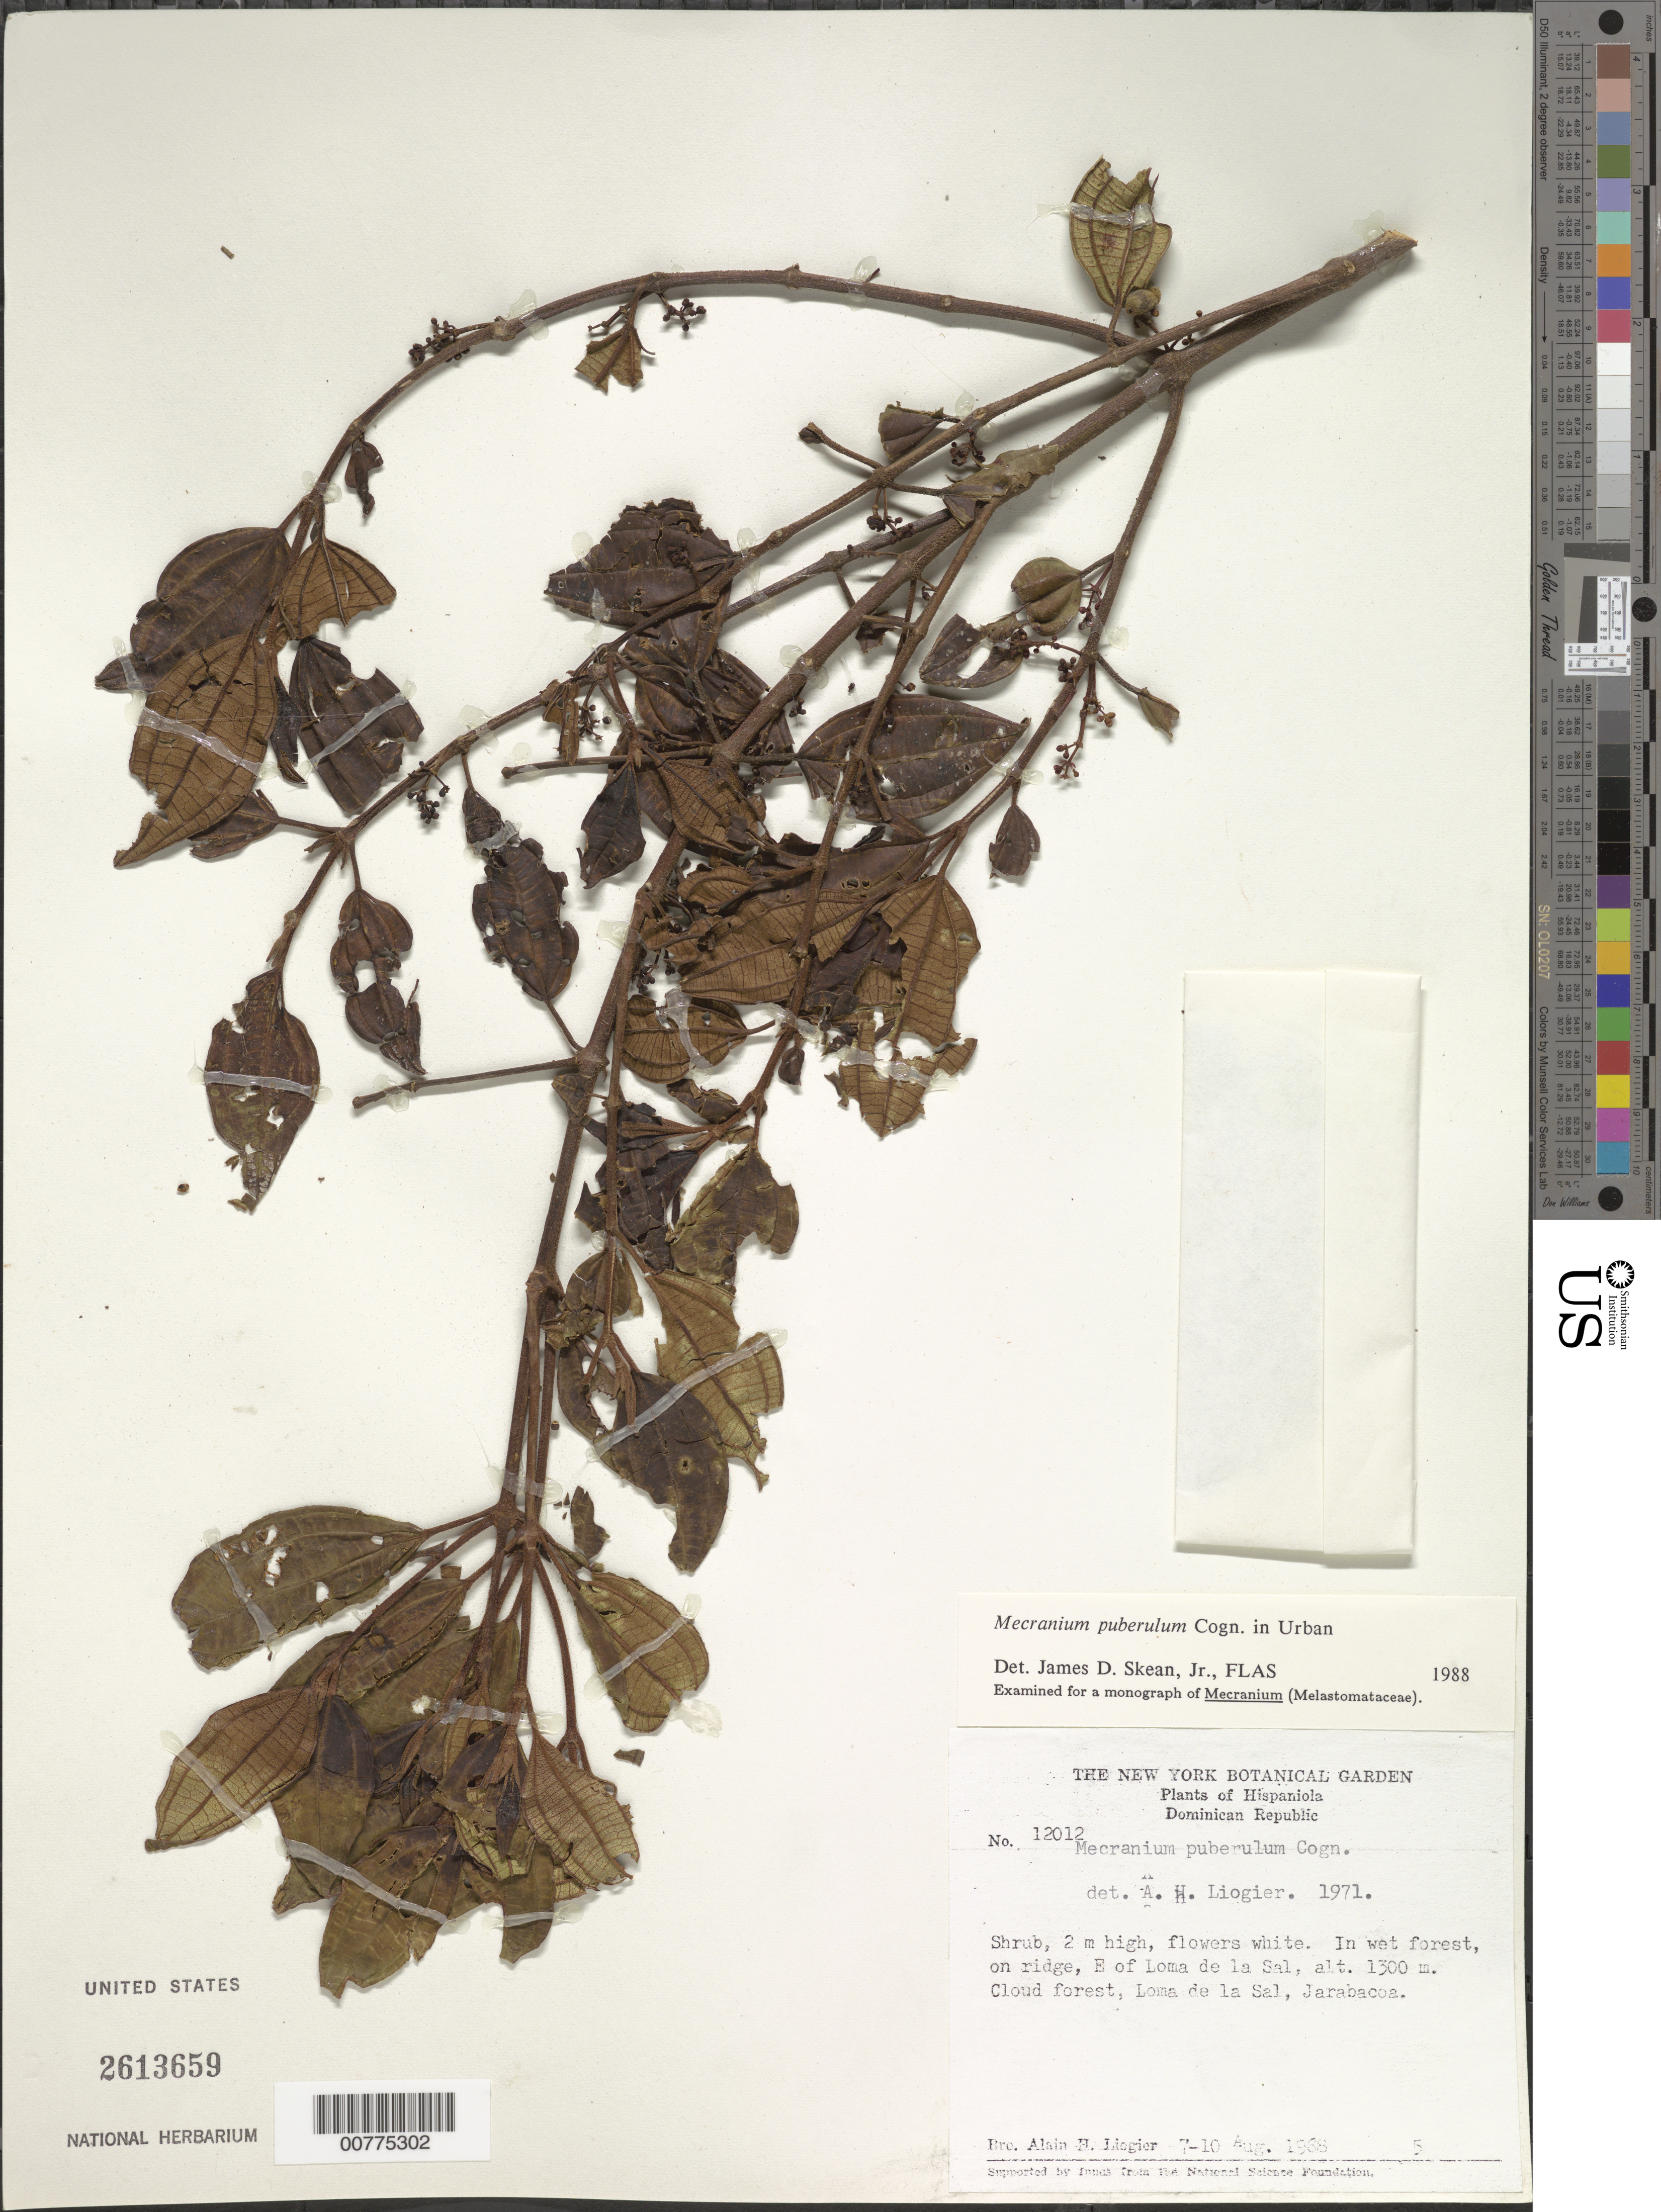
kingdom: Plantae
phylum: Tracheophyta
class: Magnoliopsida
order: Myrtales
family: Melastomataceae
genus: Mecranium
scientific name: Mecranium puberulum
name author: Cogn.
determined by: Skean, J. D., Jr.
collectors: A. H. Liogier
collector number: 12012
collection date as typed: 07 Aug 1968 to 10 Aug 1968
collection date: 1968-08-07/1968-08-10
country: Dominican Republic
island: Hispaniola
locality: Jarabacoa, east of Loma de la Sal.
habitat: In wet,cloud, forest on ridge.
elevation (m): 1300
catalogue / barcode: US 2613659